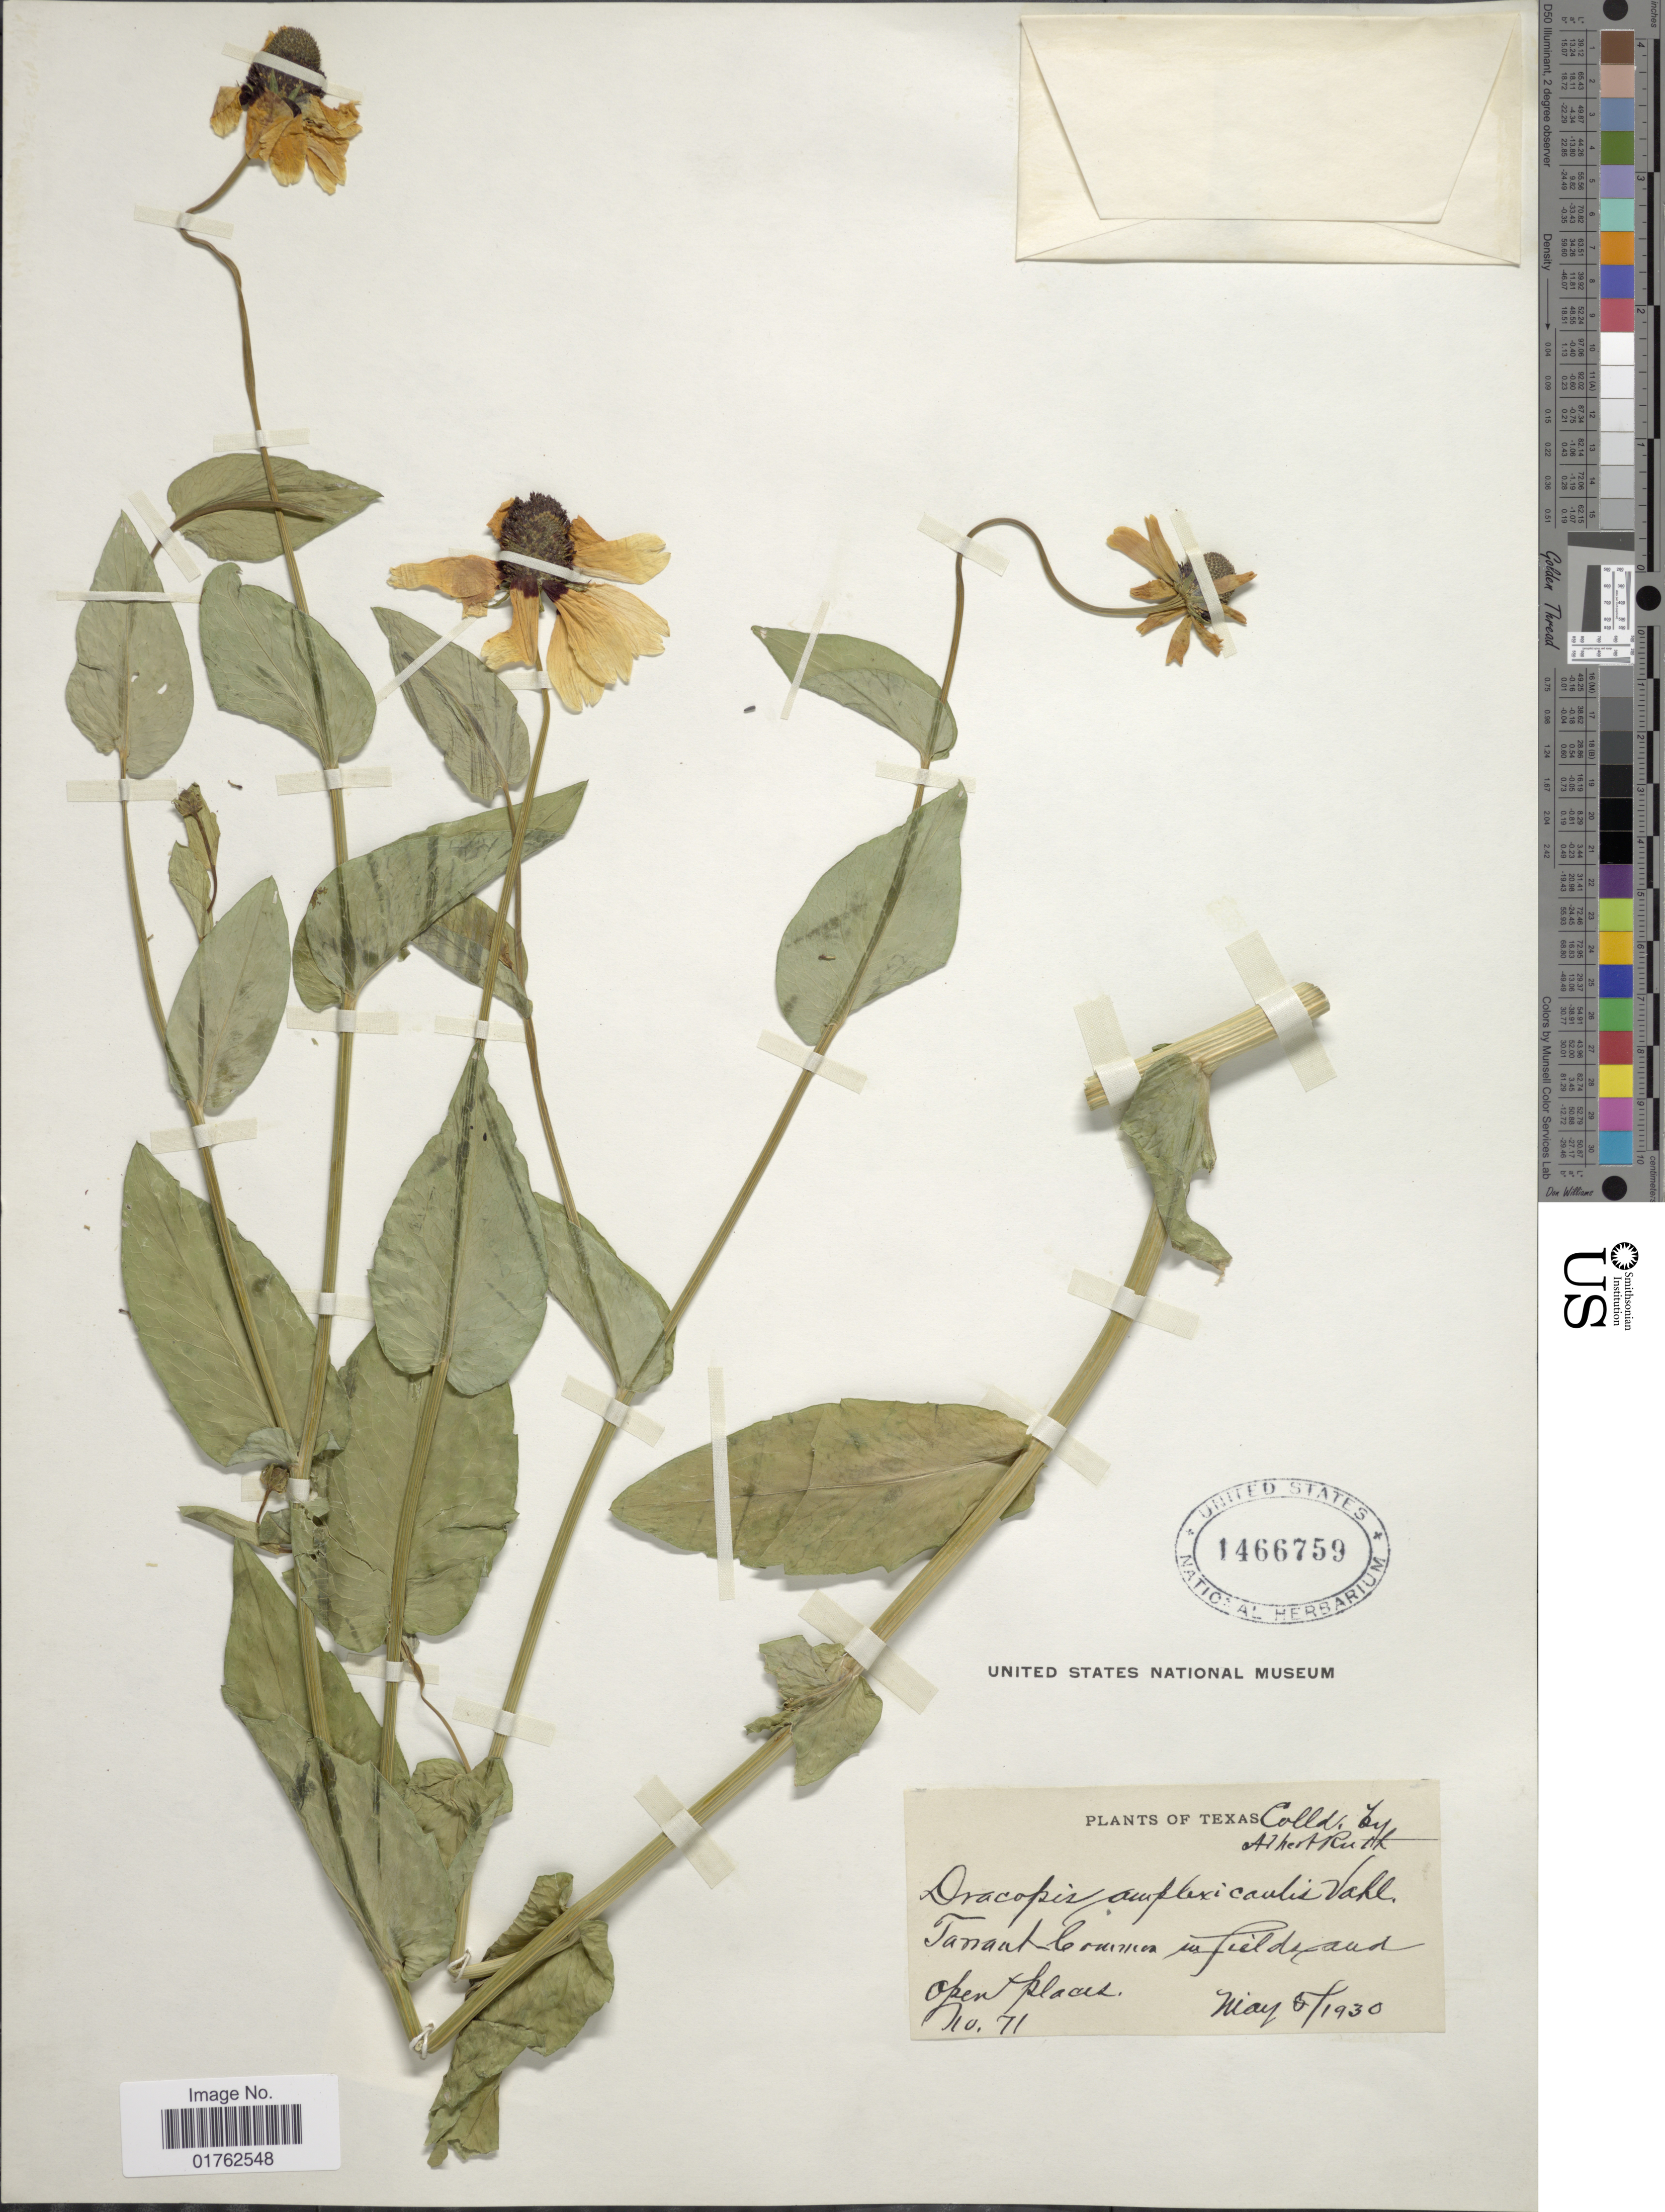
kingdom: Plantae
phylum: Tracheophyta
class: Magnoliopsida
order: Asterales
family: Asteraceae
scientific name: Dracopis amplexicaulis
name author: (Vahl) Cass.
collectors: A. Ruth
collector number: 71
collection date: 1930-05-08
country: United States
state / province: Texas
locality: Tanant Corina in fields and open place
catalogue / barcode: US 1466759